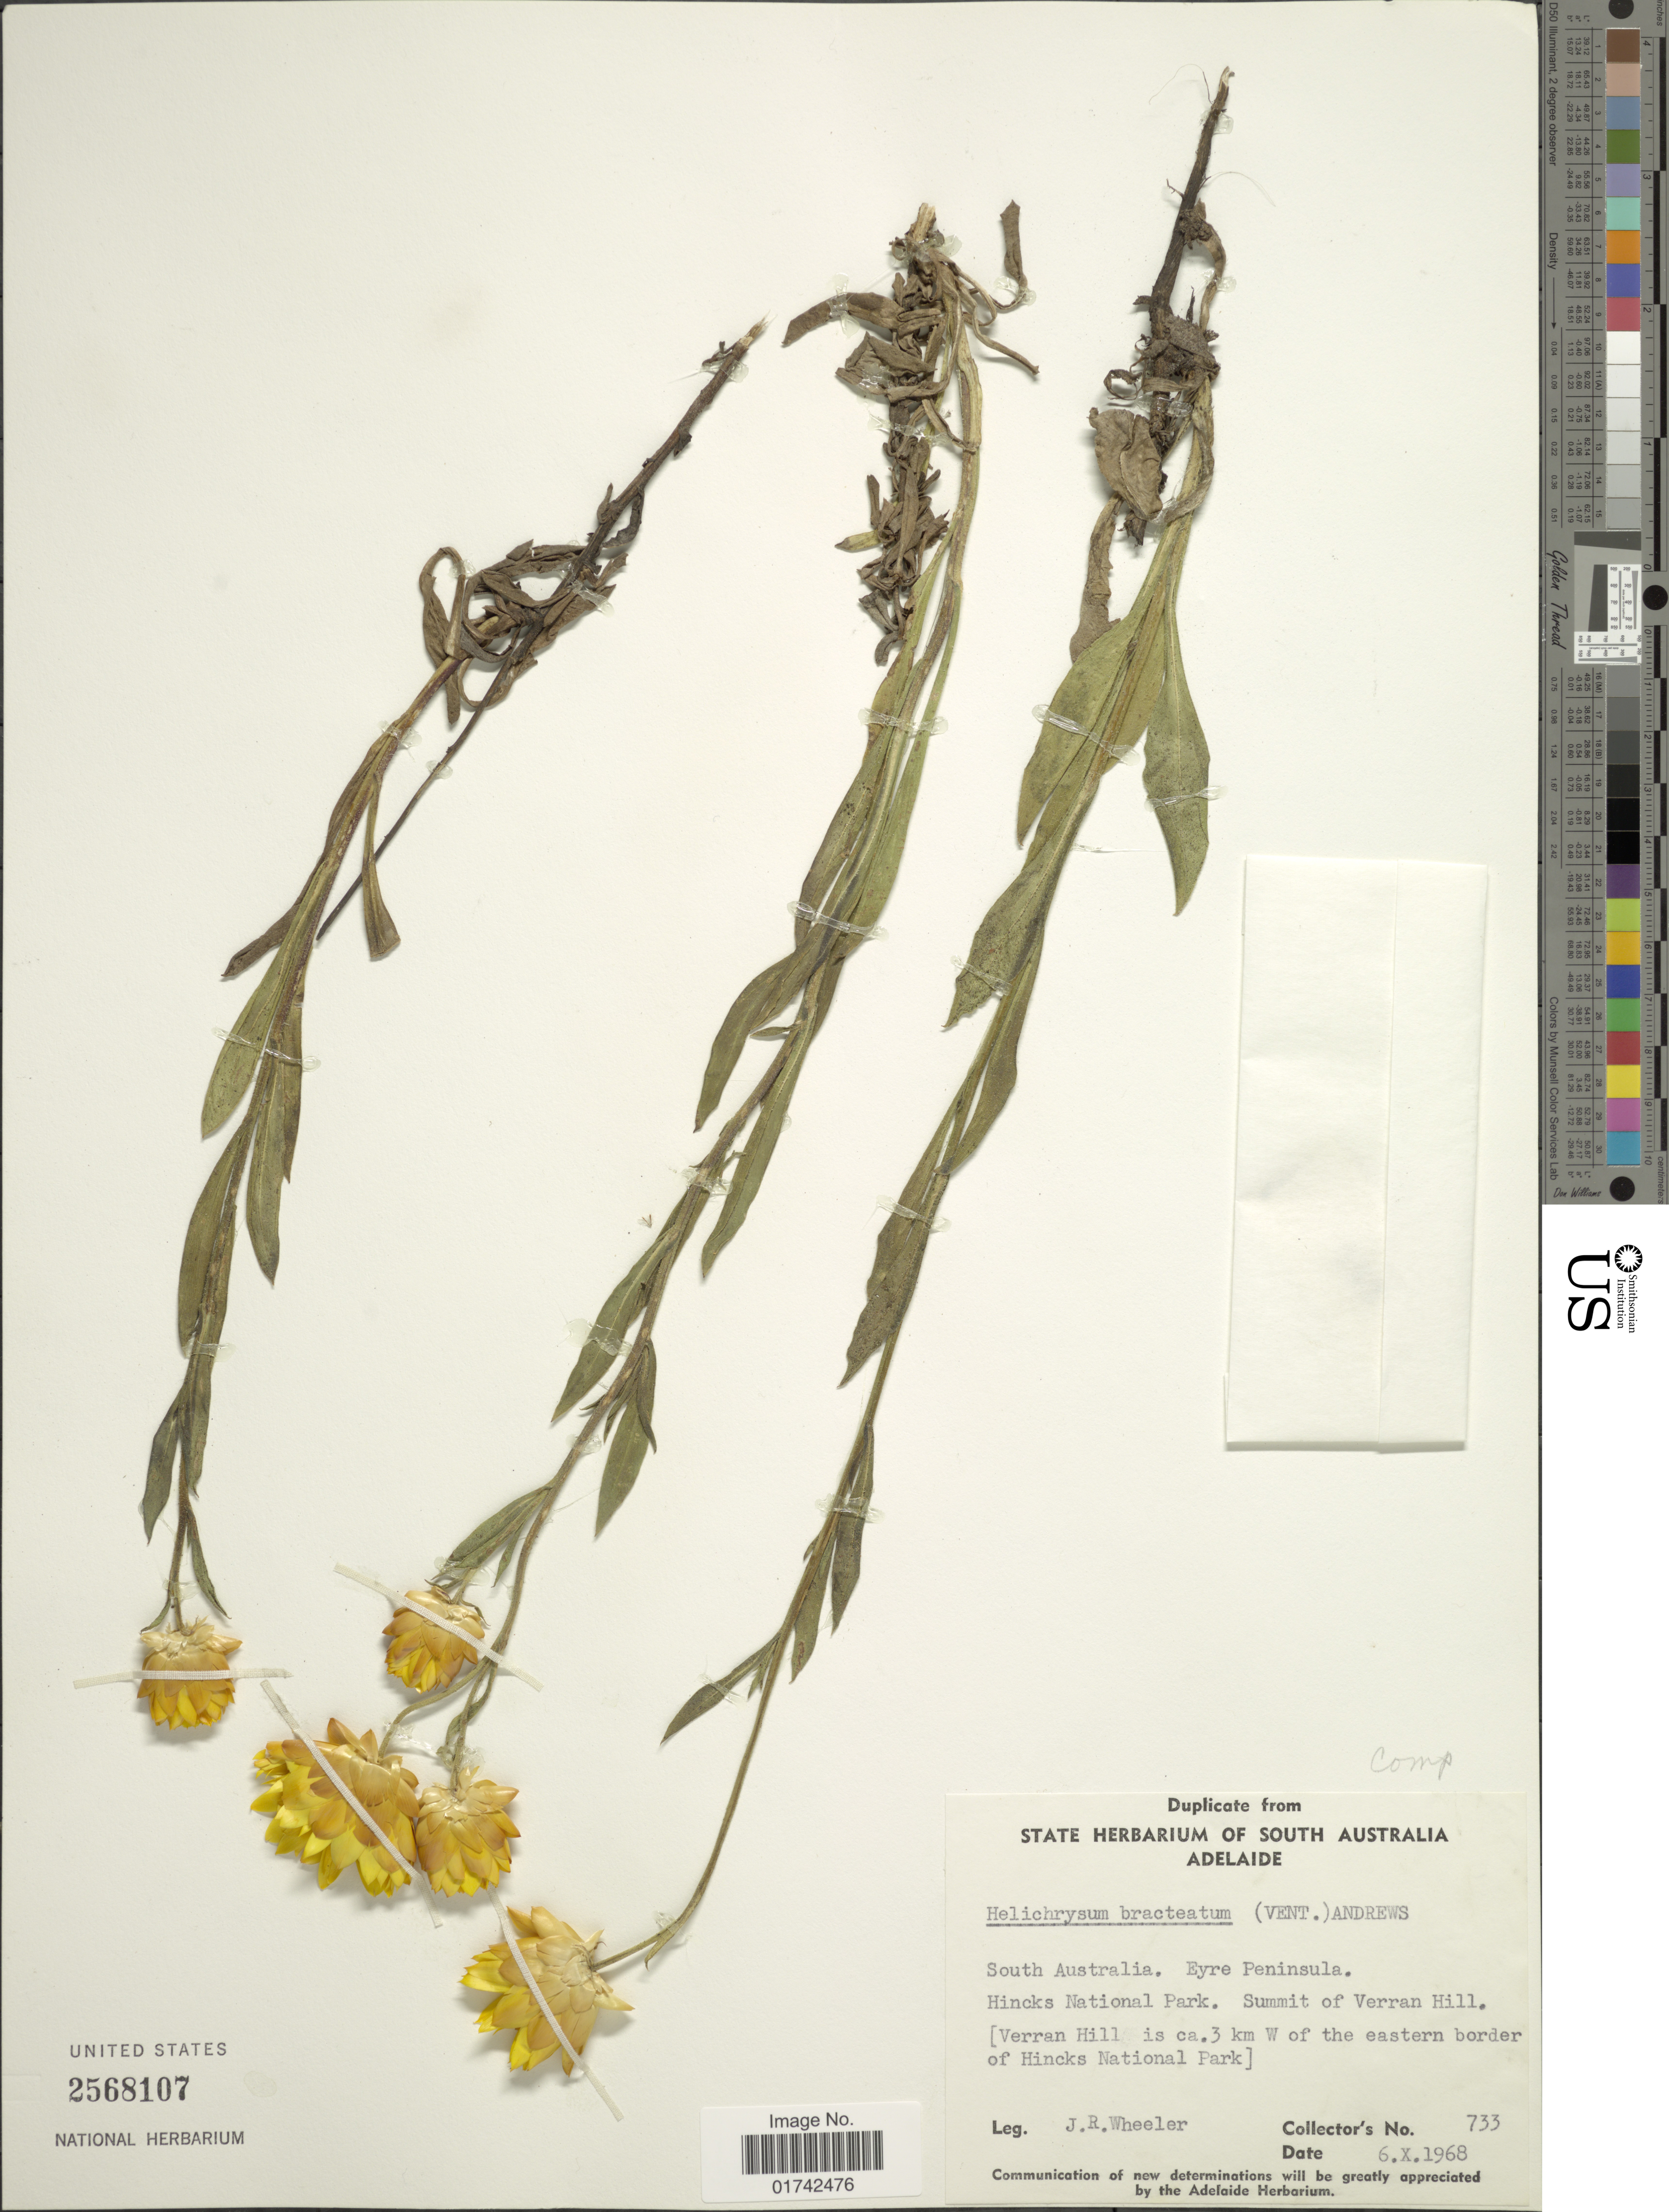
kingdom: Plantae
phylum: Tracheophyta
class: Magnoliopsida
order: Asterales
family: Asteraceae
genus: Helichrysum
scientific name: Helichrysum bracteatum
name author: (Vent.) Haw.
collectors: J. Wheeler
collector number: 733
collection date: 1968-10-06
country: Australia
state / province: South Australia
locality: Eyre Peninsula, Hincks National Park, Summit of Verran Hill (Verran Hill is ca 3 km W of the eastern border of Hincks National Park)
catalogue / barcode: US 2568107